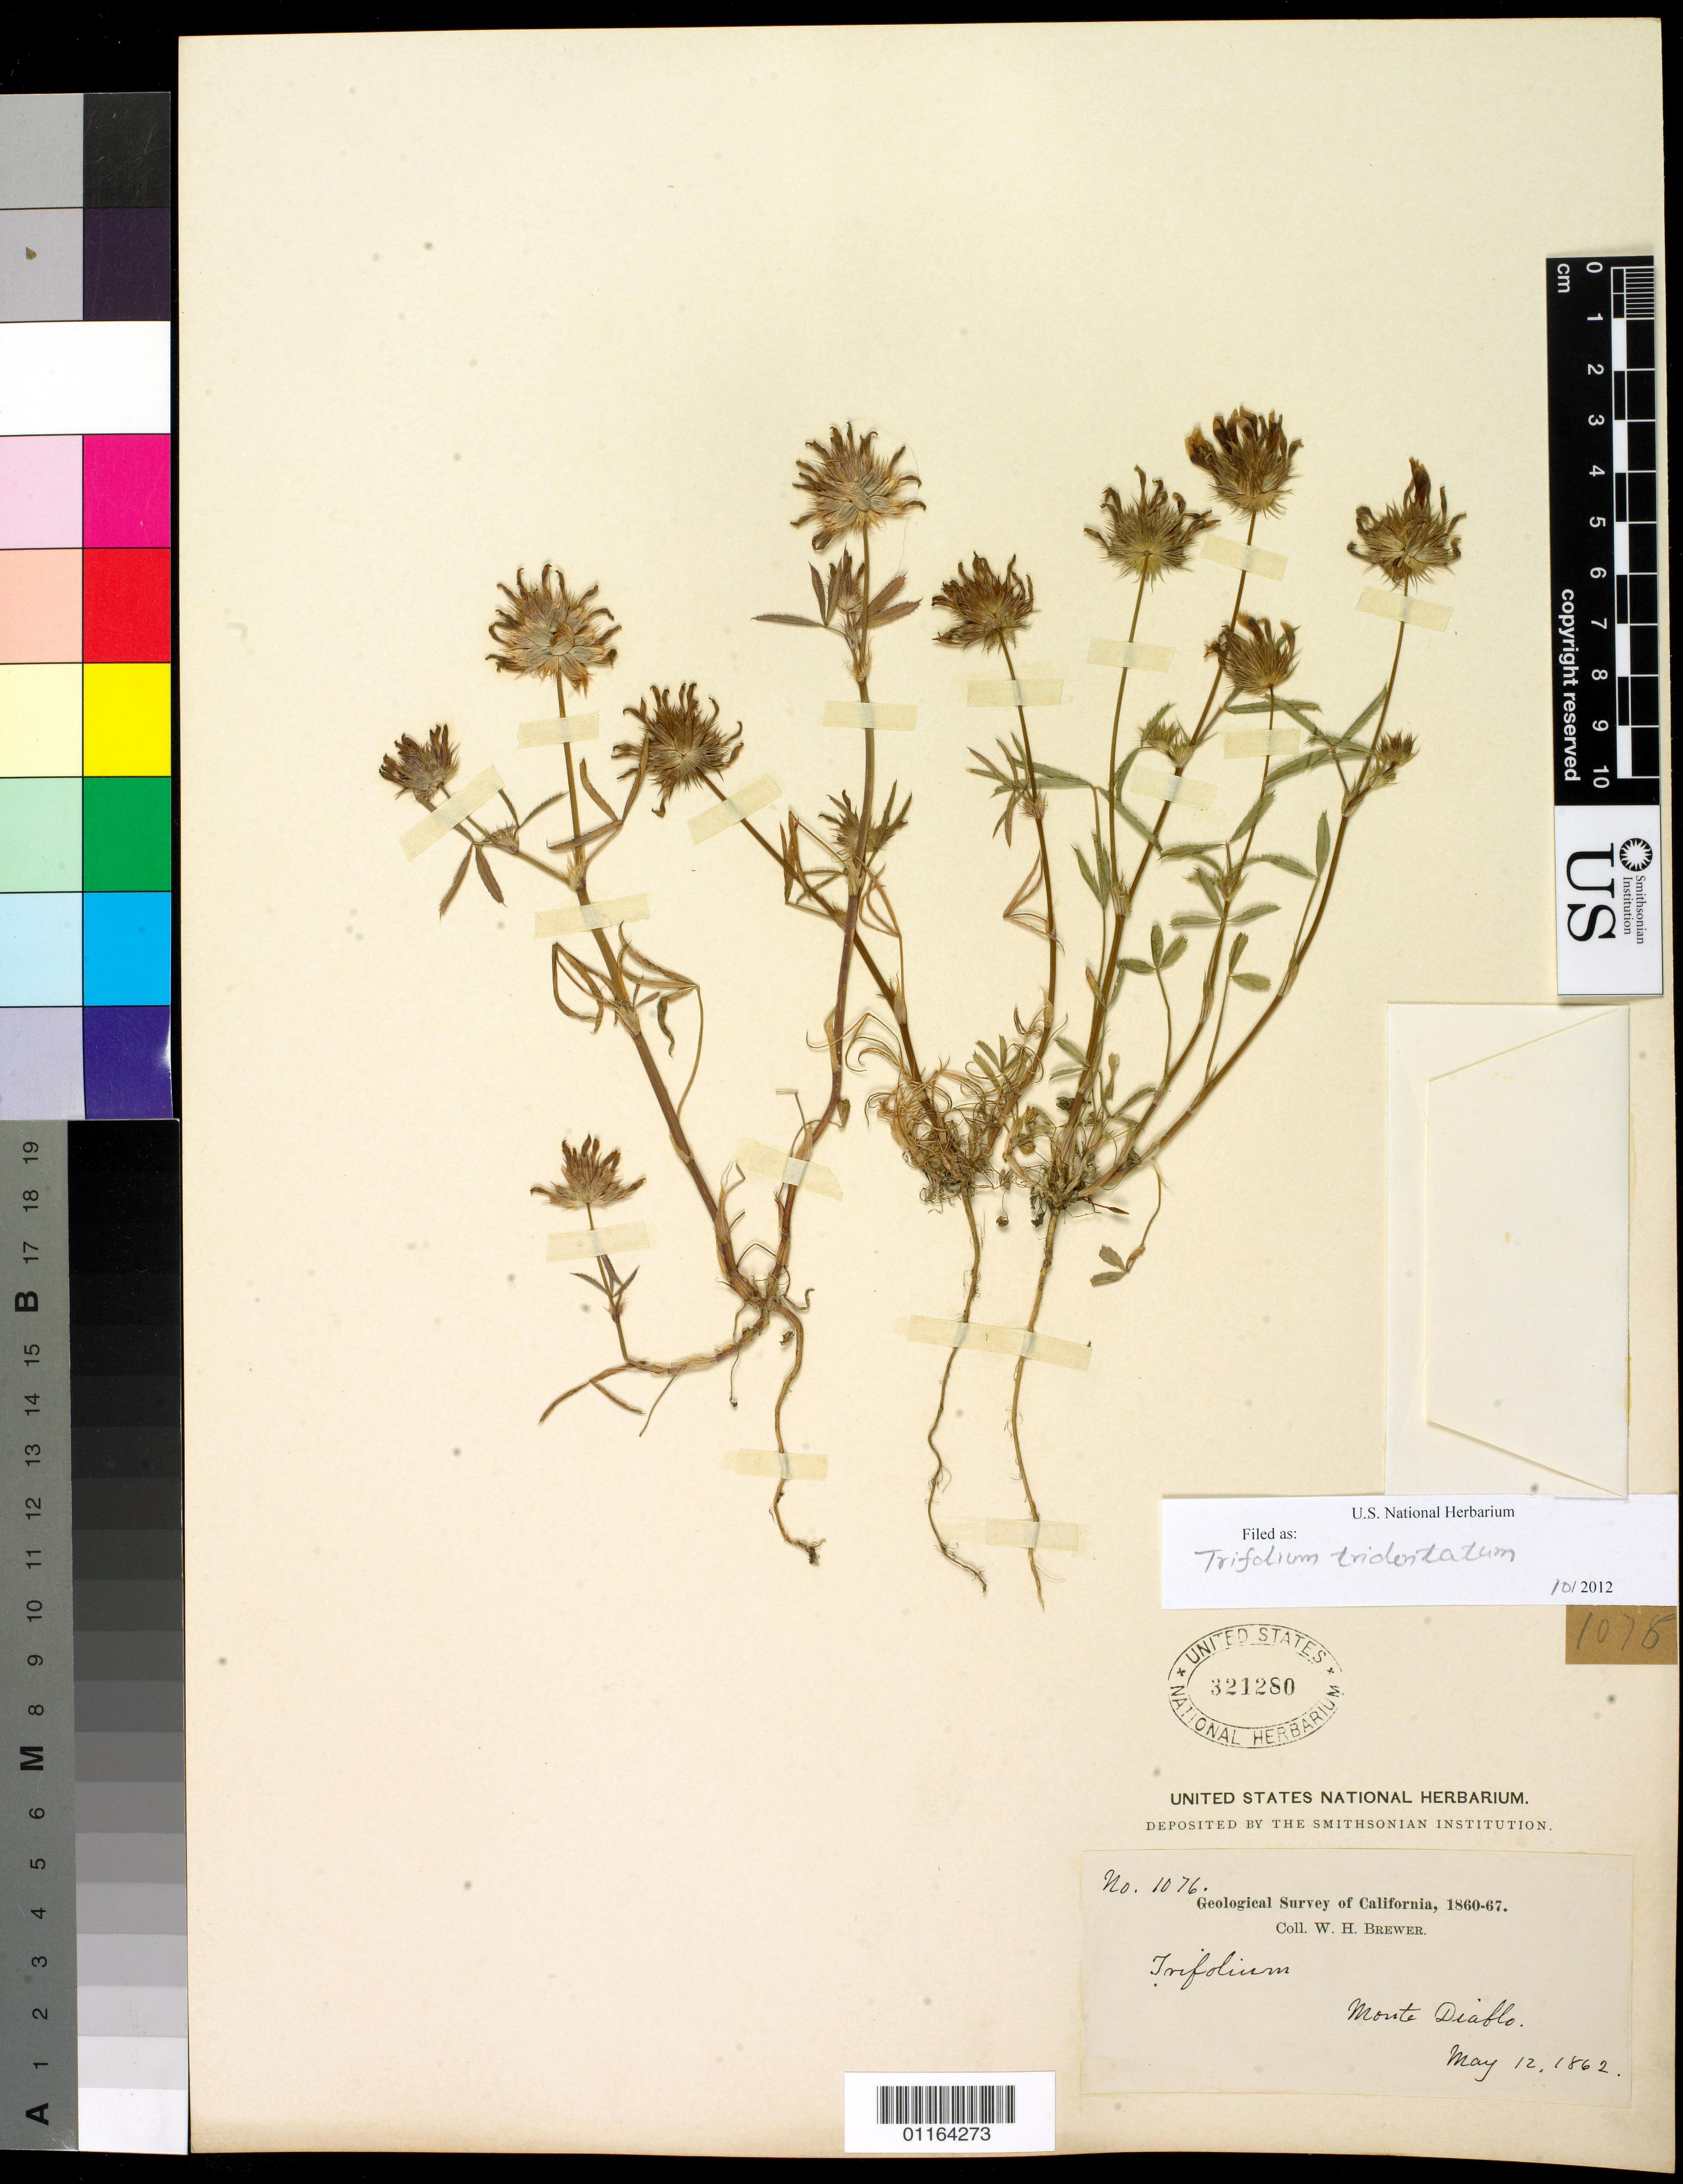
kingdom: Plantae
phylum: Tracheophyta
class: Magnoliopsida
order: Fabales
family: Fabaceae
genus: Trifolium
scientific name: Trifolium tridentatum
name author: Lindl.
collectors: W. H. Brewer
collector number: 1076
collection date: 1862-05-12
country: United States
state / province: California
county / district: Contra Costa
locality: Monte Diablo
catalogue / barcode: US 321280